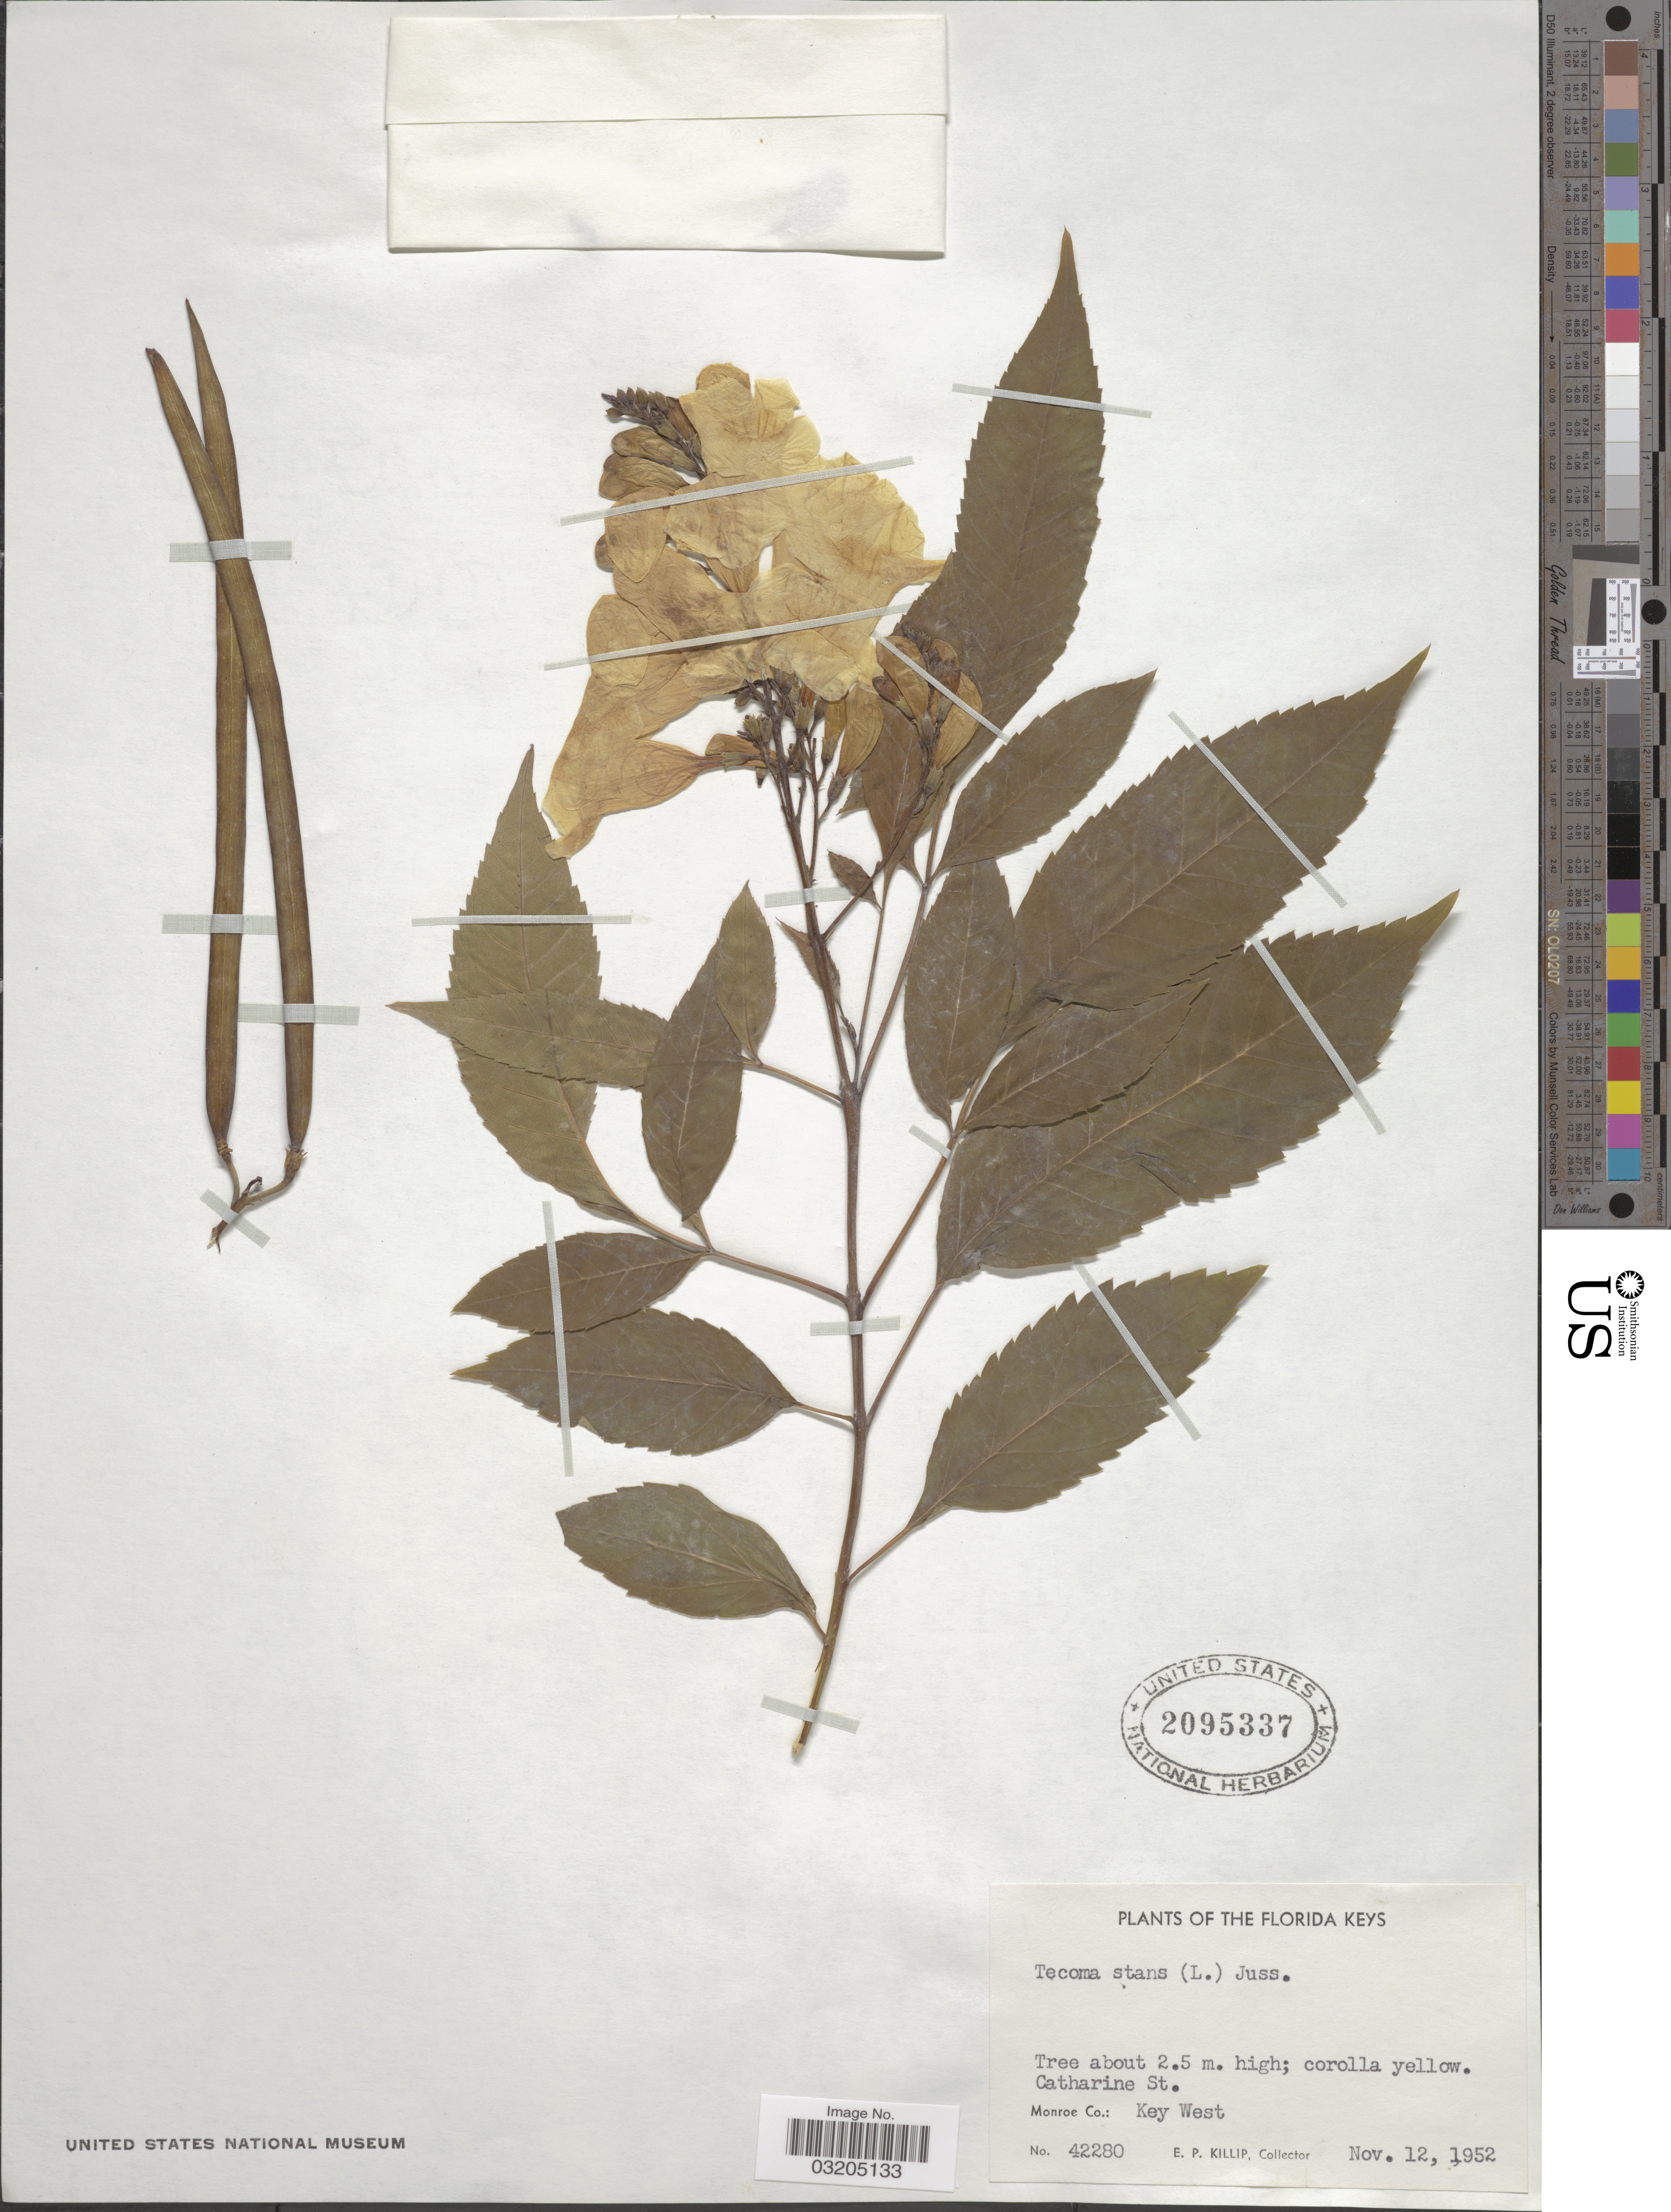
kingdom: Plantae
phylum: Tracheophyta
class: Magnoliopsida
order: Lamiales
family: Bignoniaceae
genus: Tecoma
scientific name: Tecoma stans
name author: (L.) Juss. ex Kunth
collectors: E. P. Killip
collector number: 42280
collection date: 1952-11-12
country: United States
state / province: Florida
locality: The Florida Keys. Catharine St. Monroe Co.: Key West.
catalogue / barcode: US 2095337